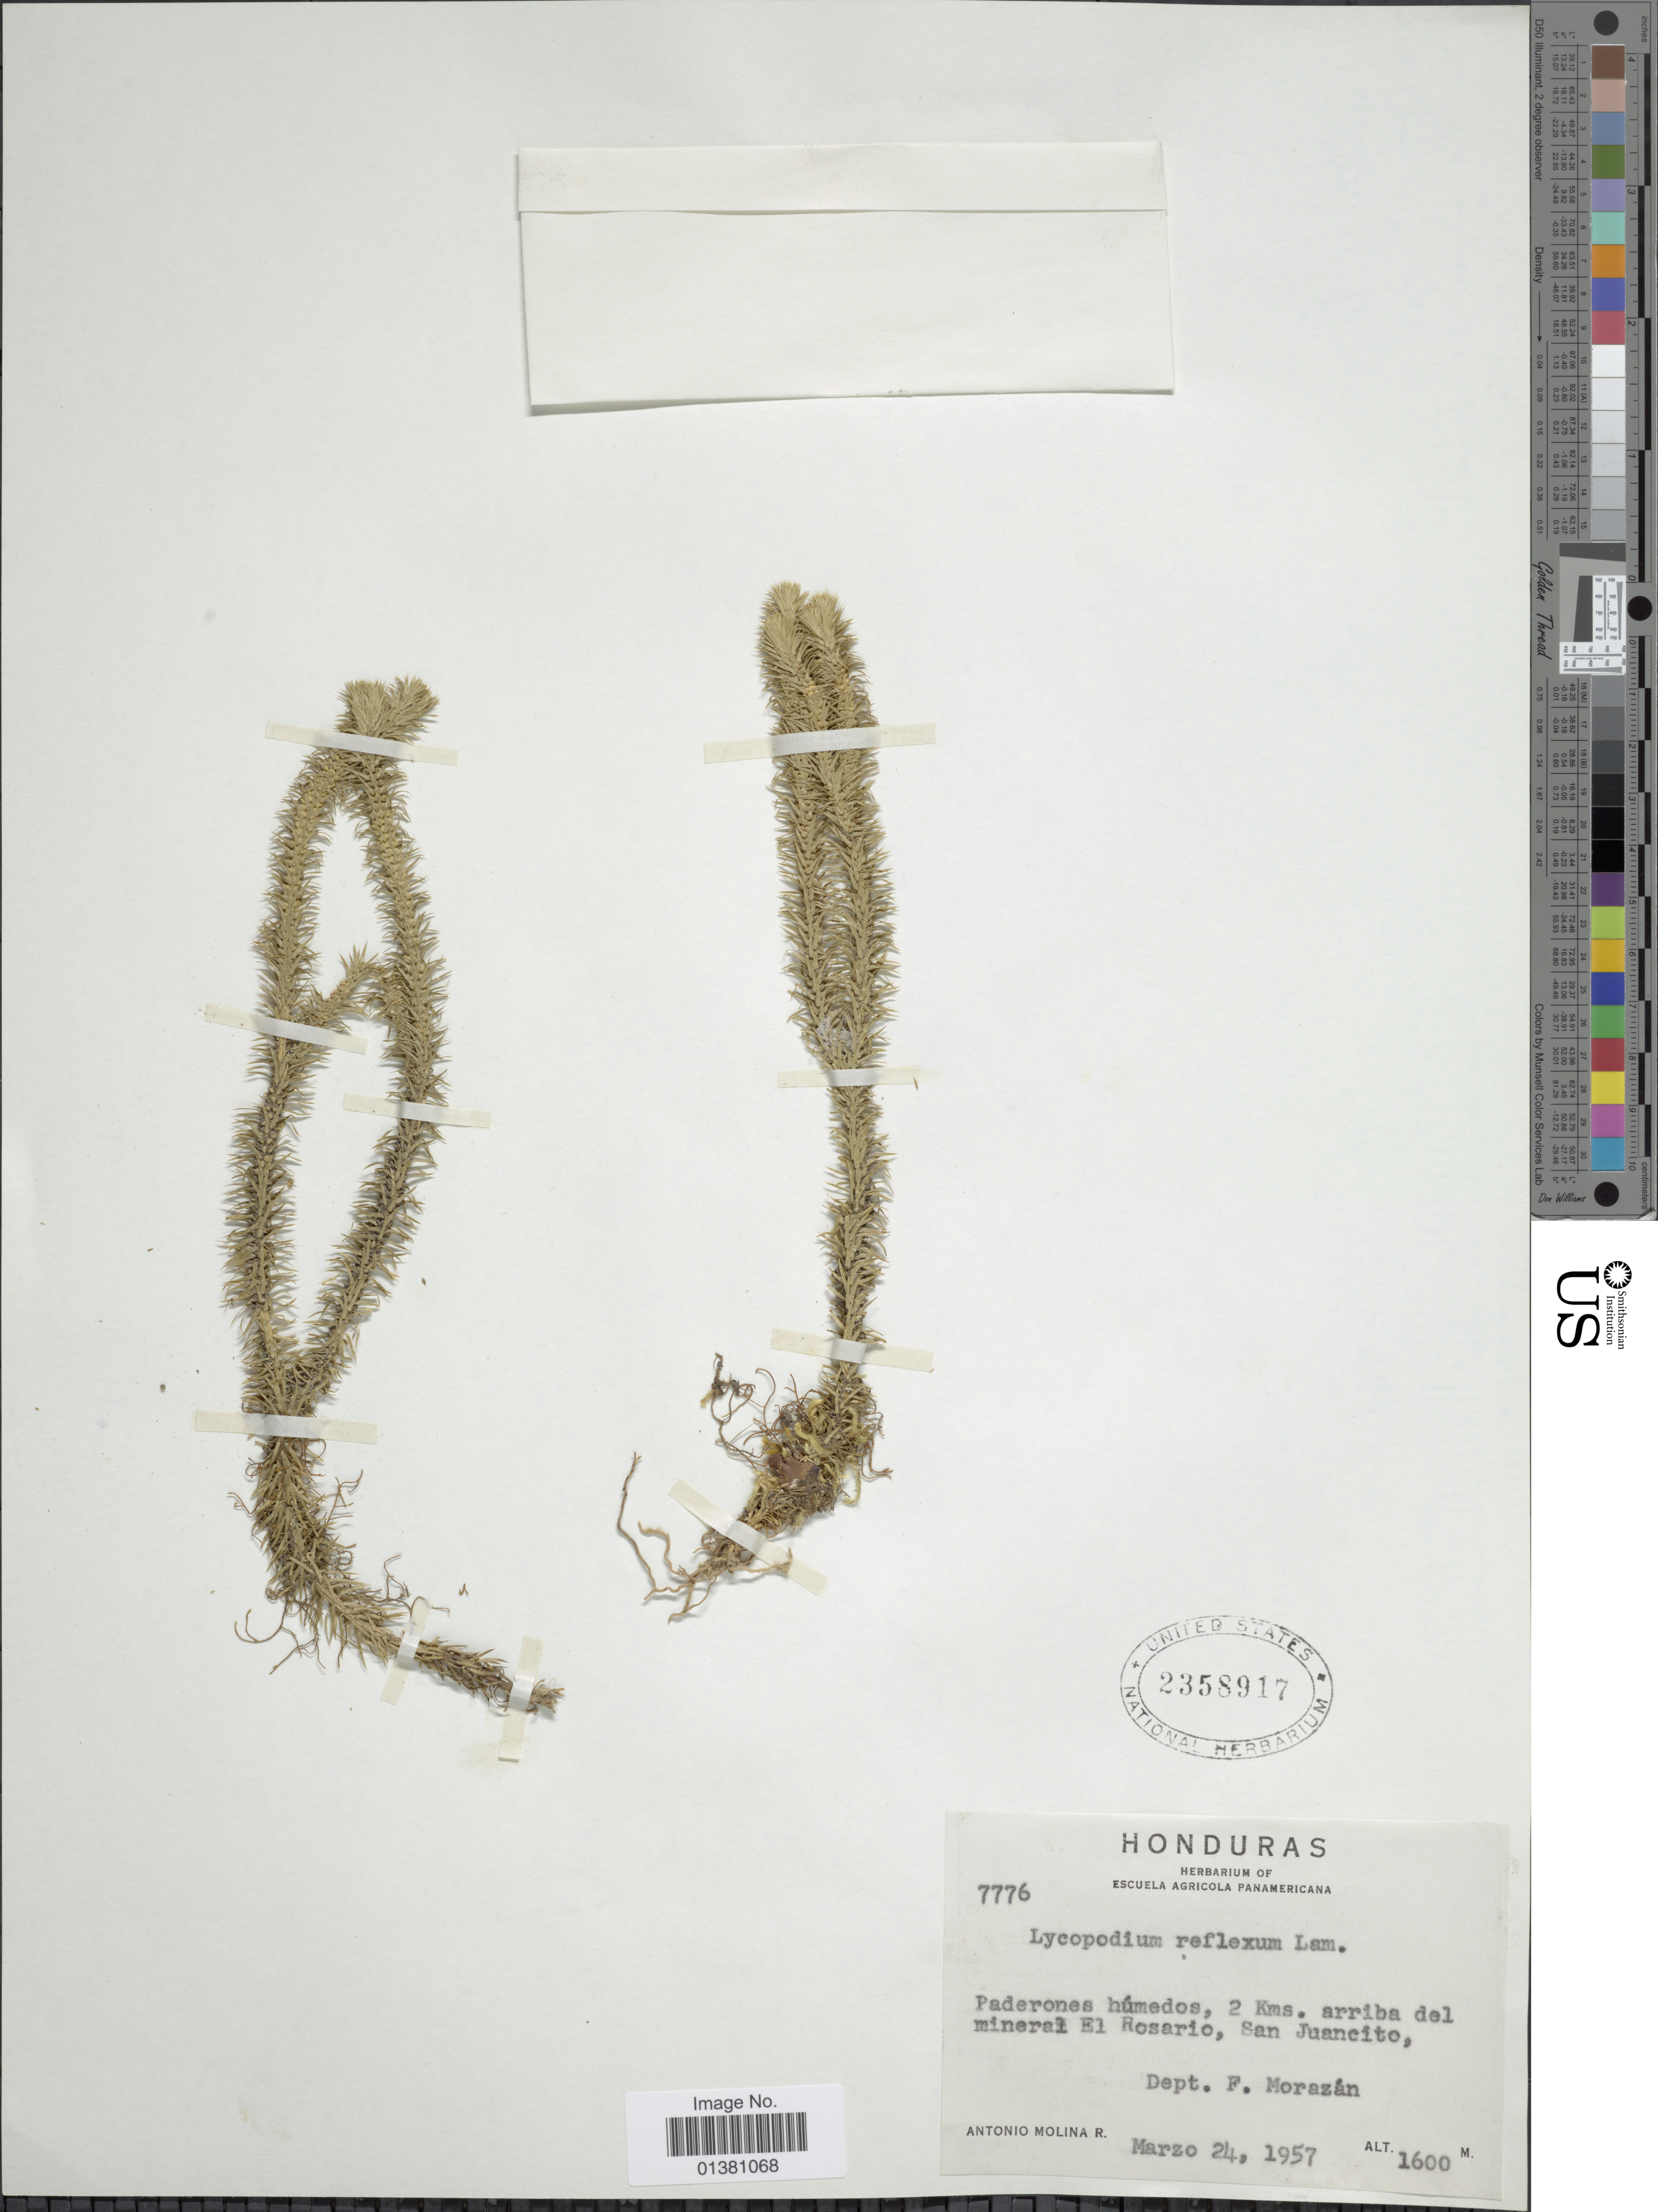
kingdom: Plantae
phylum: Tracheophyta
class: Lycopodiopsida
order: Lycopodiales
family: Lycopodiaceae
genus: Phlegmariurus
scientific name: Phlegmariurus reflexus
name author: (Lam.) B. Øllg.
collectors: A. Molina R.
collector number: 7776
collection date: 1957-03-24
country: Honduras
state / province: Fco. Morazán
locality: Paderones húmedos, 2 kms arriba del mineral El Rosario, San Juancito,Dept F Morazán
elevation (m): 1600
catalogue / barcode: US 2358917